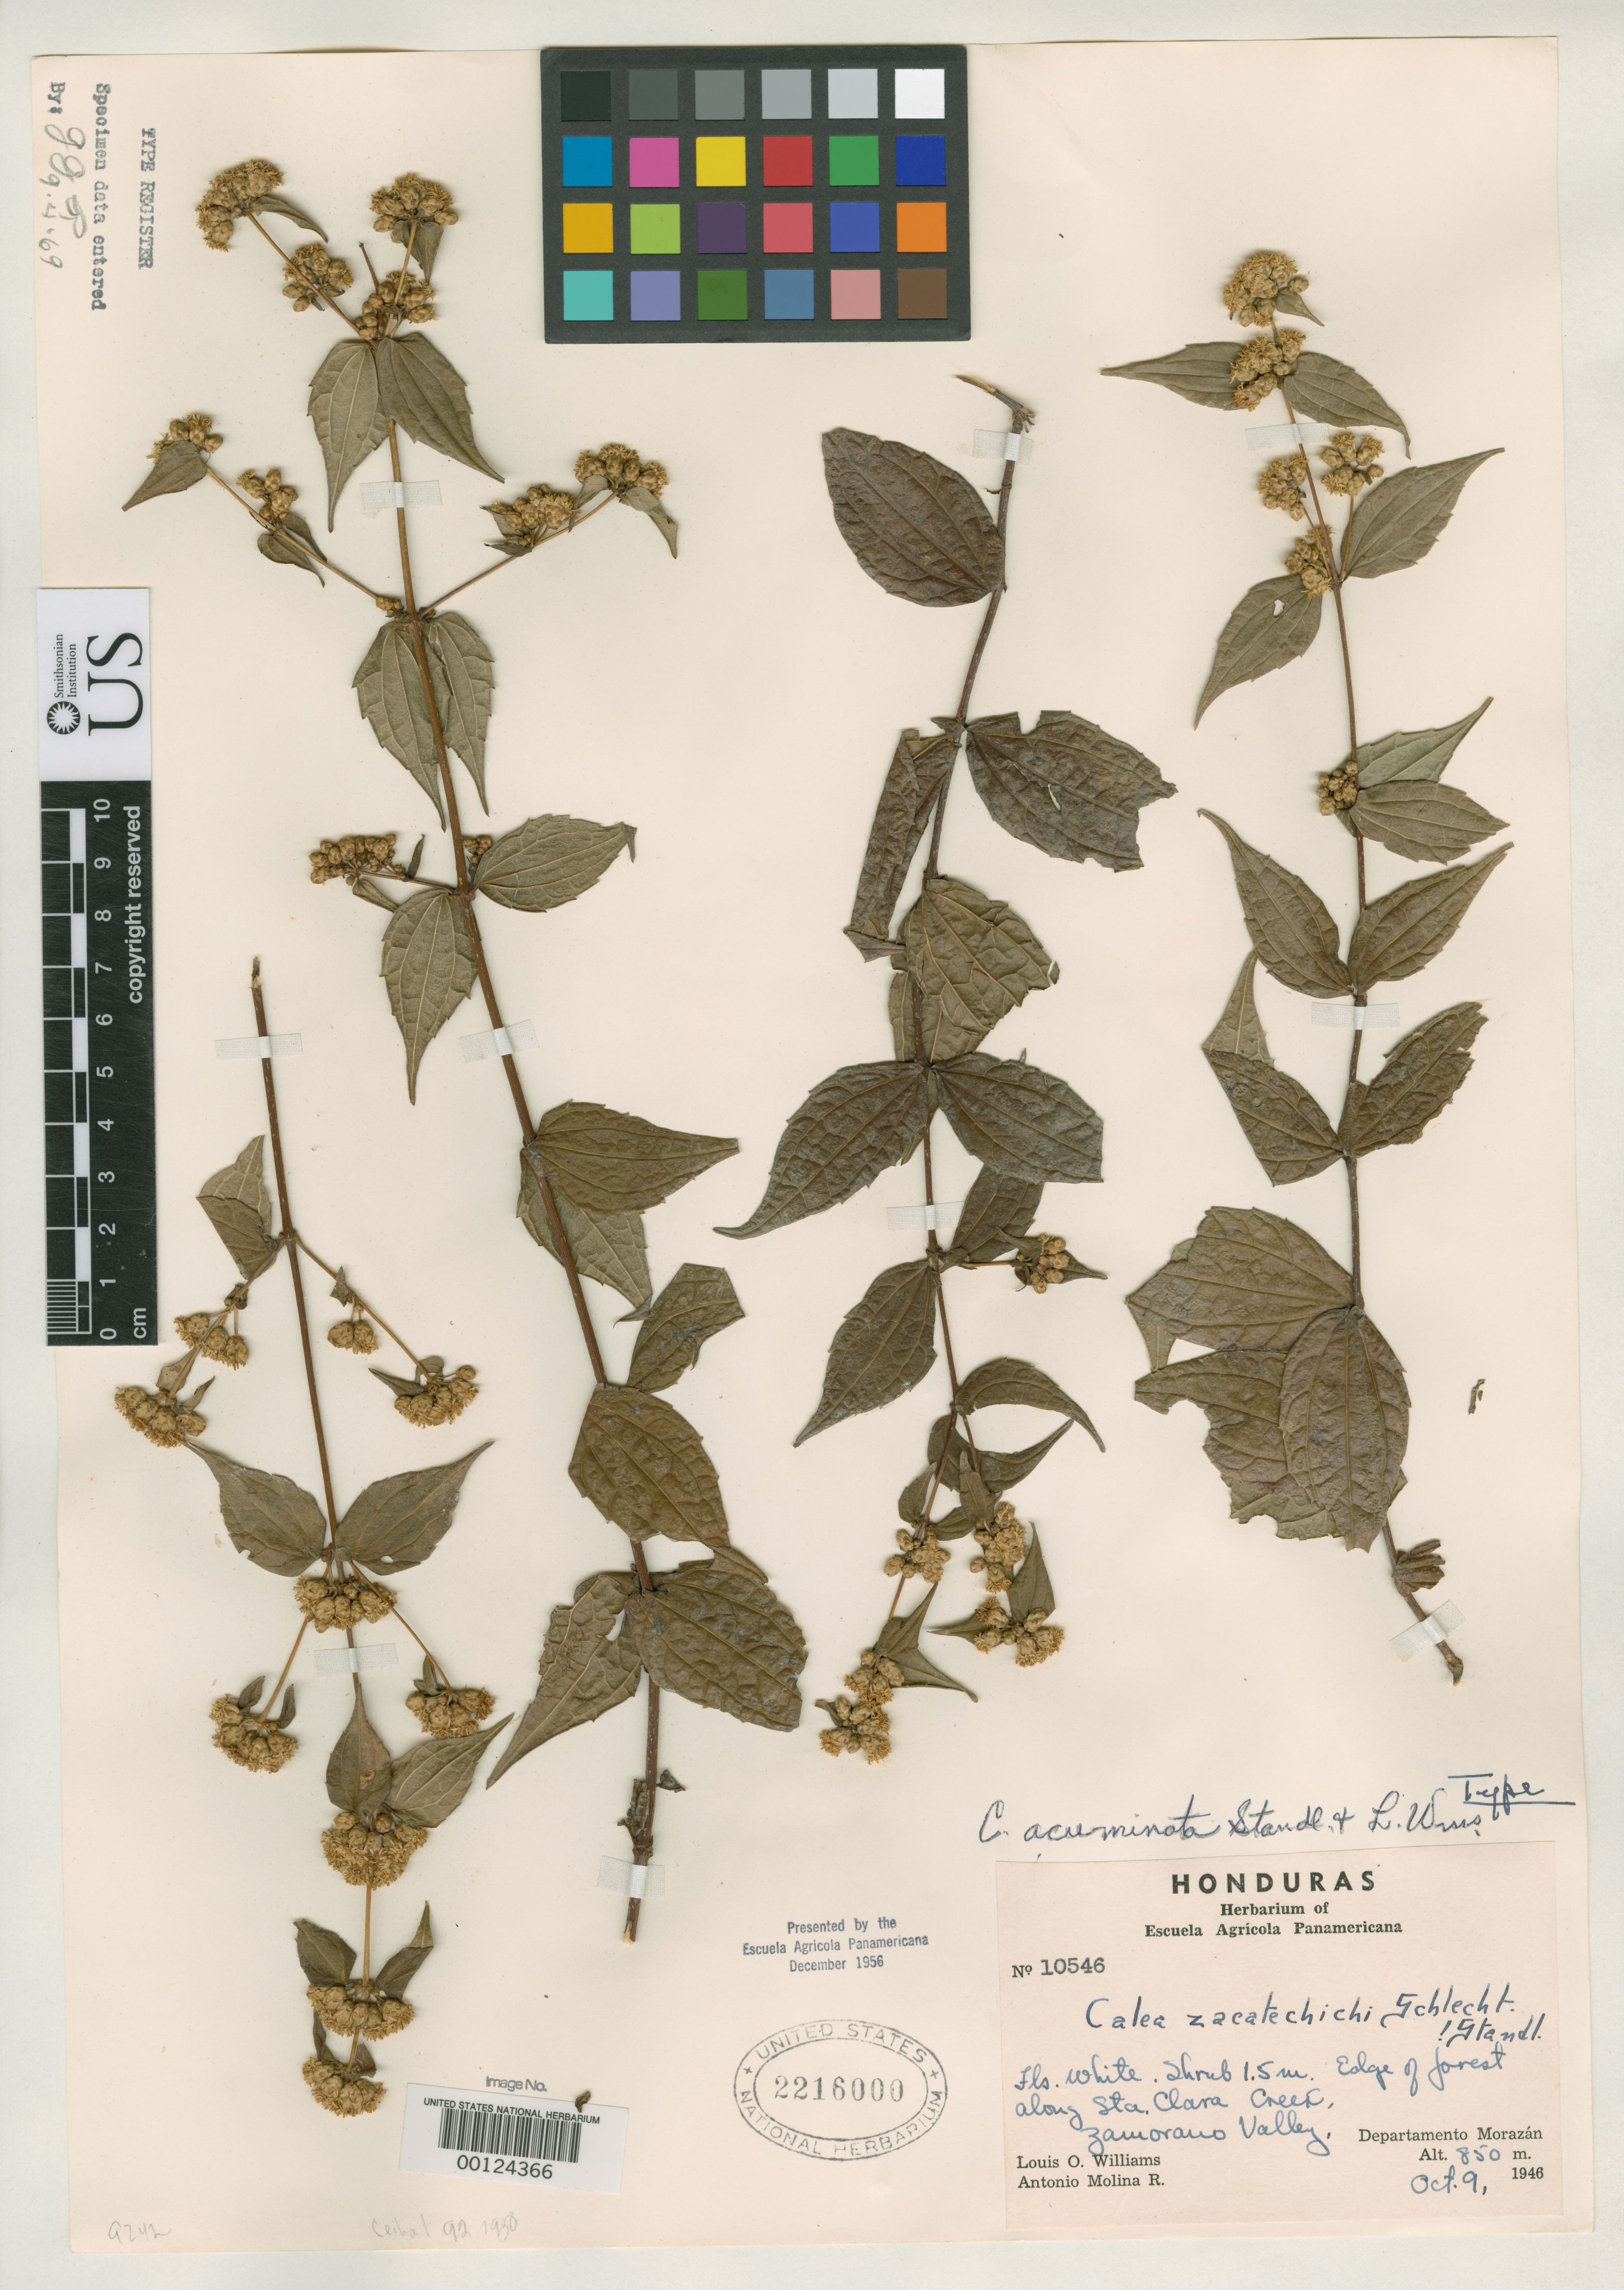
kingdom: Plantae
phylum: Tracheophyta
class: Magnoliopsida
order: Asterales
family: Asteraceae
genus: Calea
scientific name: Calea acuminata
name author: Standl. & L.O. Williams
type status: Holotype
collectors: L. O. Williams & A. Molina R.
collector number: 10546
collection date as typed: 09 Oct 1946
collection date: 1946-10-09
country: Honduras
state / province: Fco. Morazán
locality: Santa Clara Creek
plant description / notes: "Presented by the Escuela Agricola Panamericana December 1956." Holotype, transferred from EAP to US (see Dorr et al. 2009, Taxon 58: 993-1001).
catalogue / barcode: US 2216000